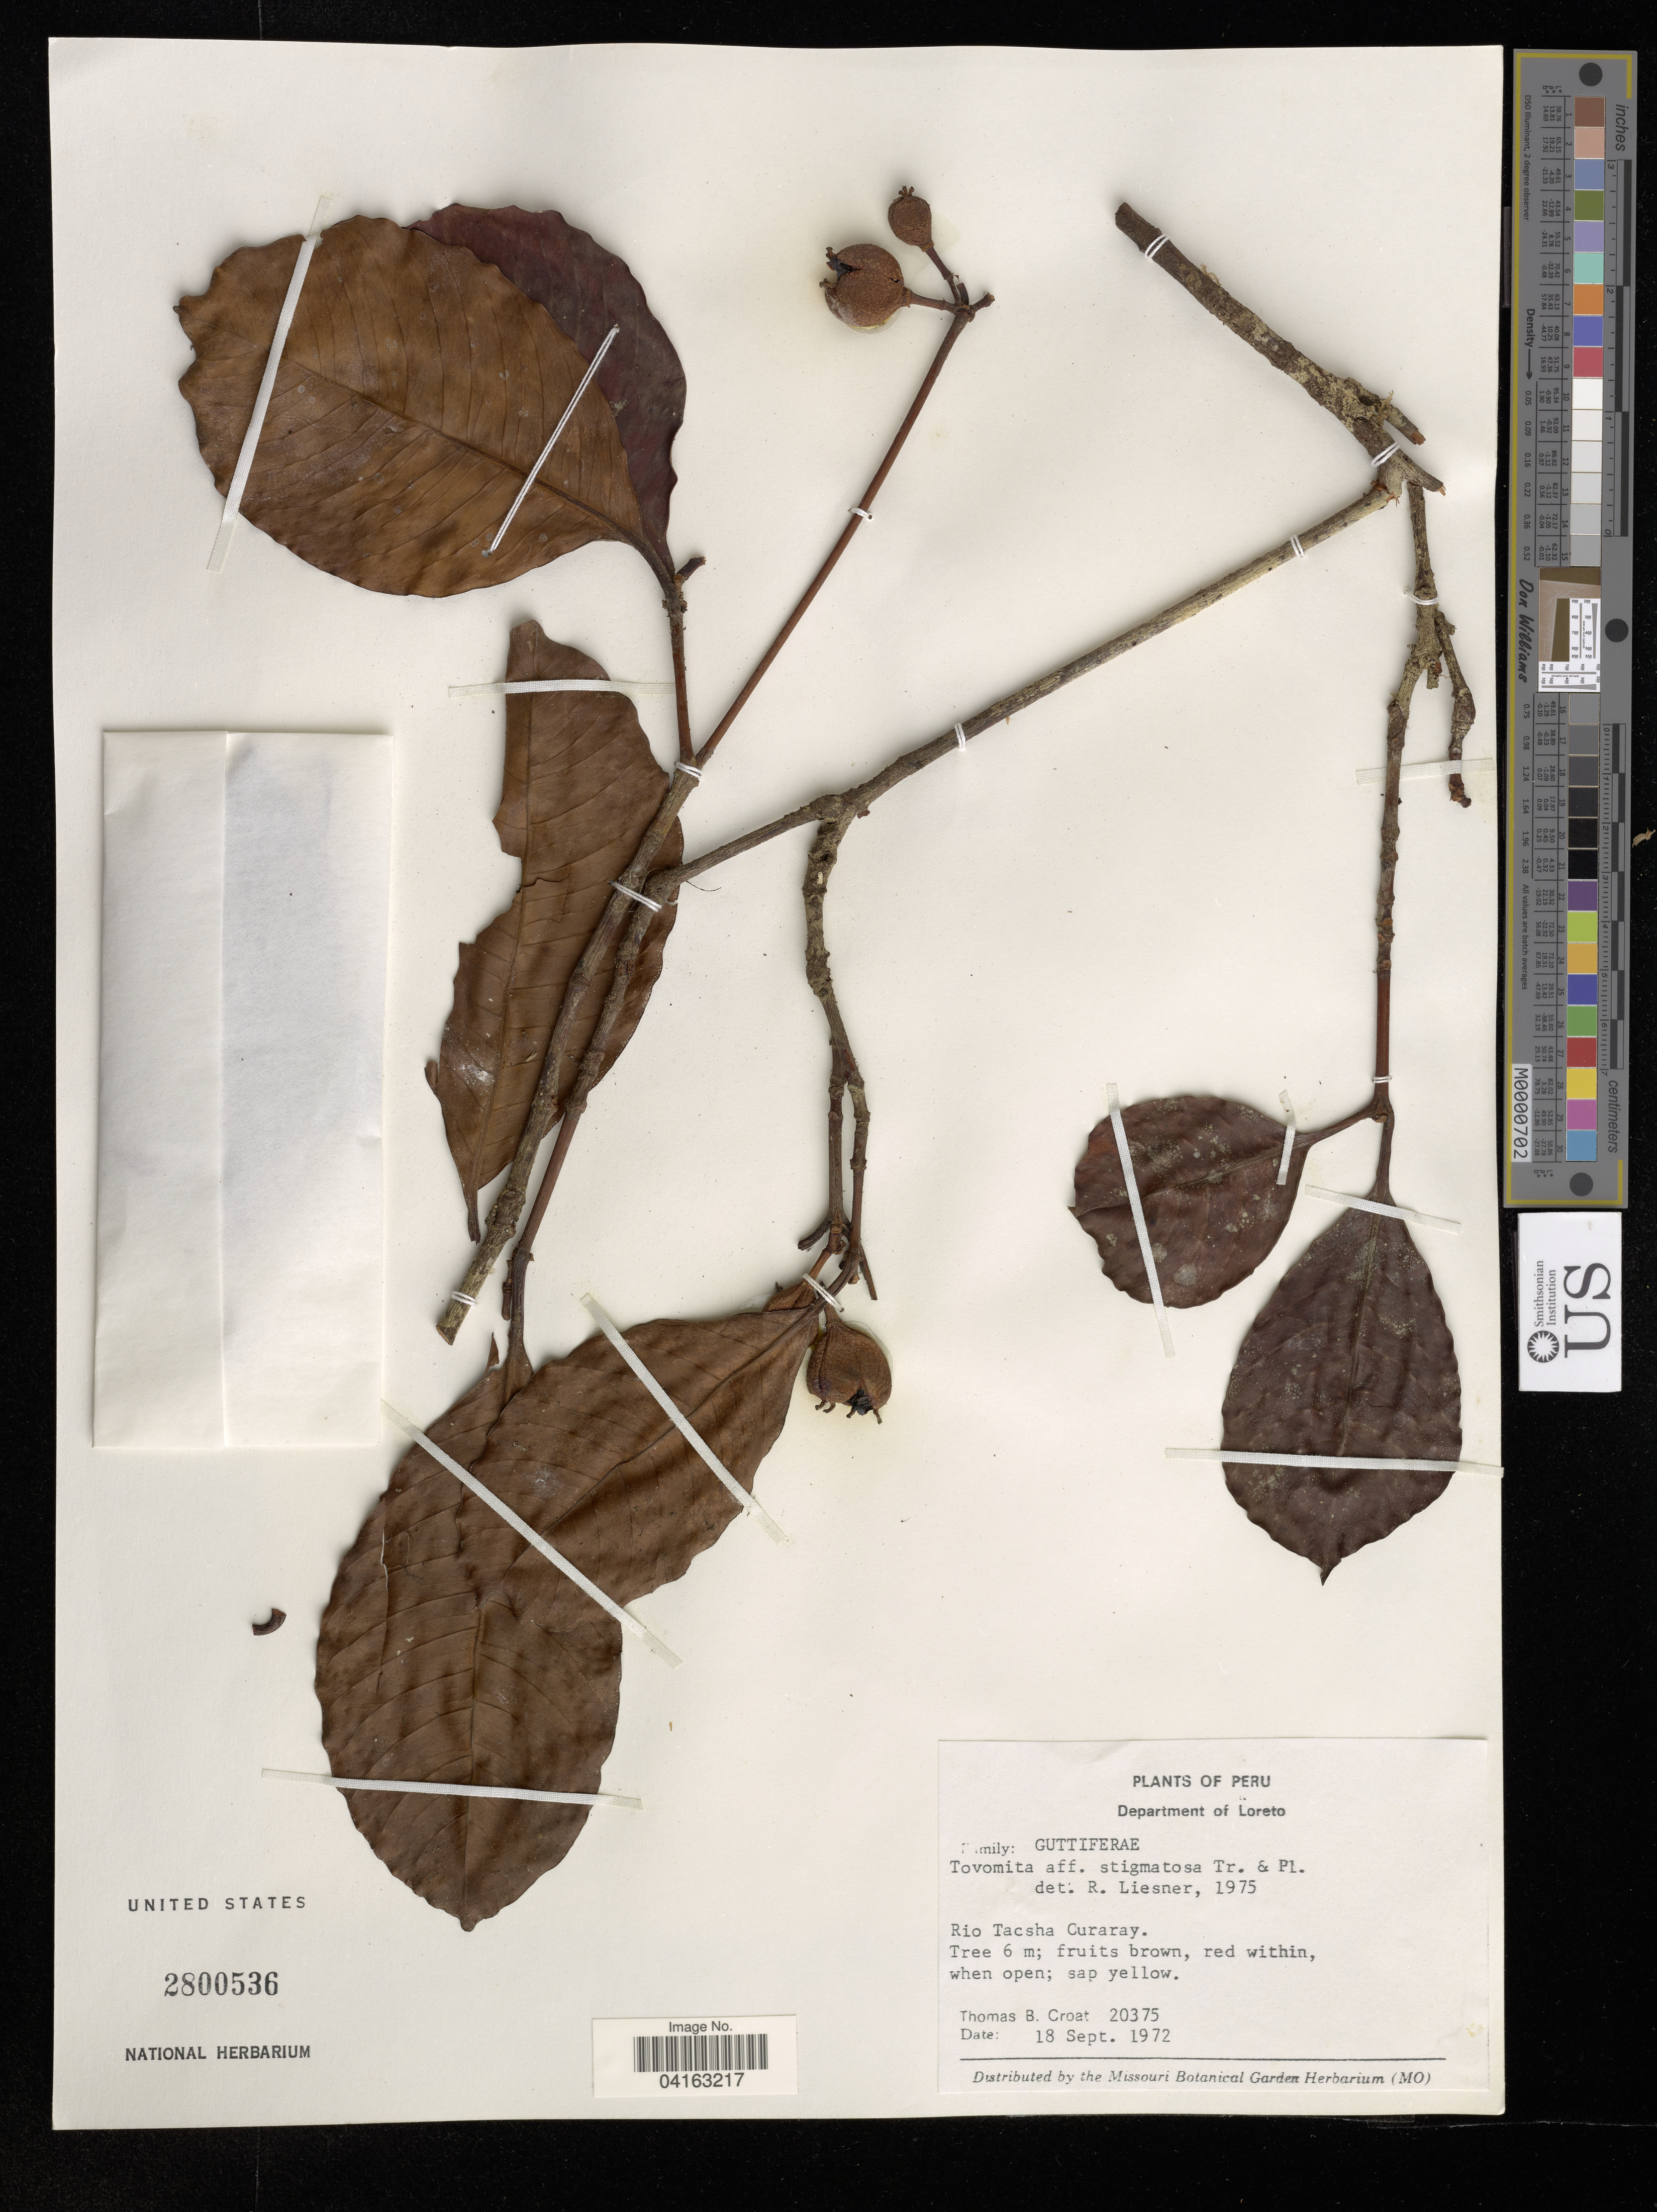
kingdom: Plantae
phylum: Tracheophyta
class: Magnoliopsida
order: Malpighiales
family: Clusiaceae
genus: Tovomita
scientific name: Tovomita stigmatosa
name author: Planch. & Triana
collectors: T. B. Croat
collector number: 20375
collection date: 1972-09-18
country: Peru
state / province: Loreto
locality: Department of Loreto. Rio Tacsha Curaray.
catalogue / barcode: US 2800536